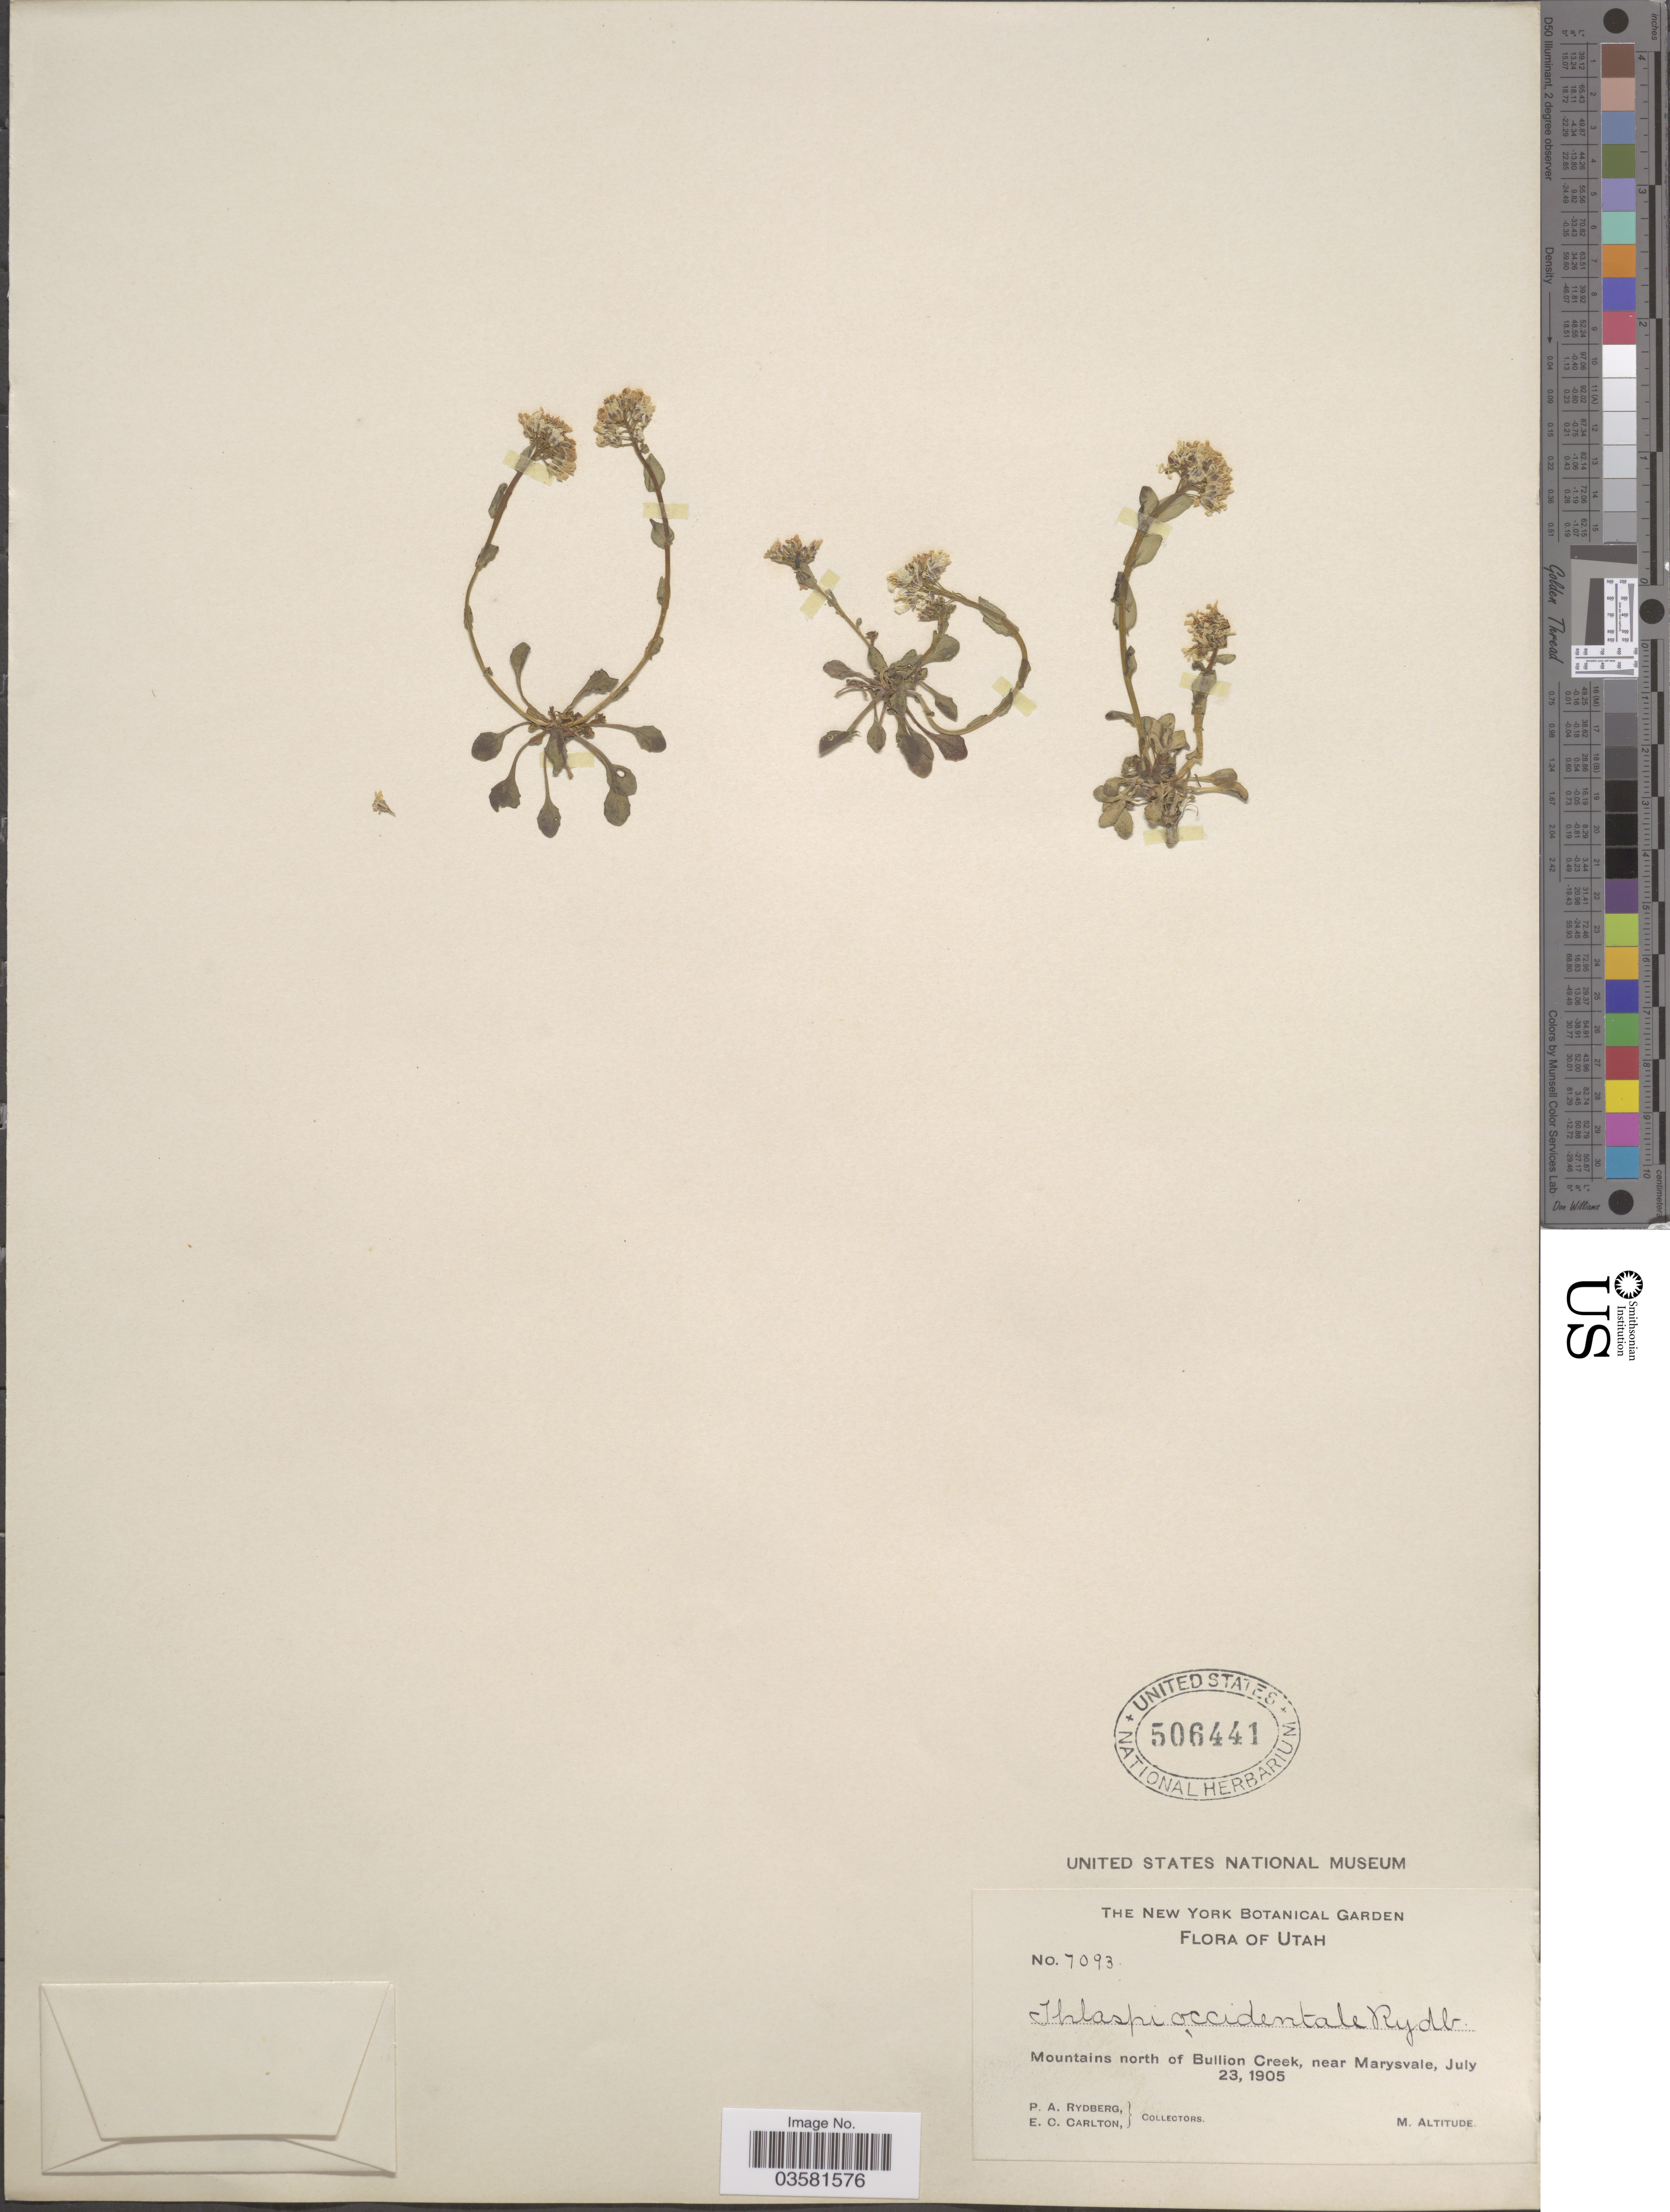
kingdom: Plantae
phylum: Tracheophyta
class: Magnoliopsida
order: Brassicales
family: Brassicaceae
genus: Thlaspi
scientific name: Thlaspi fendleri var. glaucum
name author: (A. Nelson) C.L. Hitchc.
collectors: P. A. Rydberg & E. Carlton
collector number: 7093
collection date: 1905-07-23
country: United States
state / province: Utah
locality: Mountains north of Bullion Creek, near Marysvale.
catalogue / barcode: US 506441